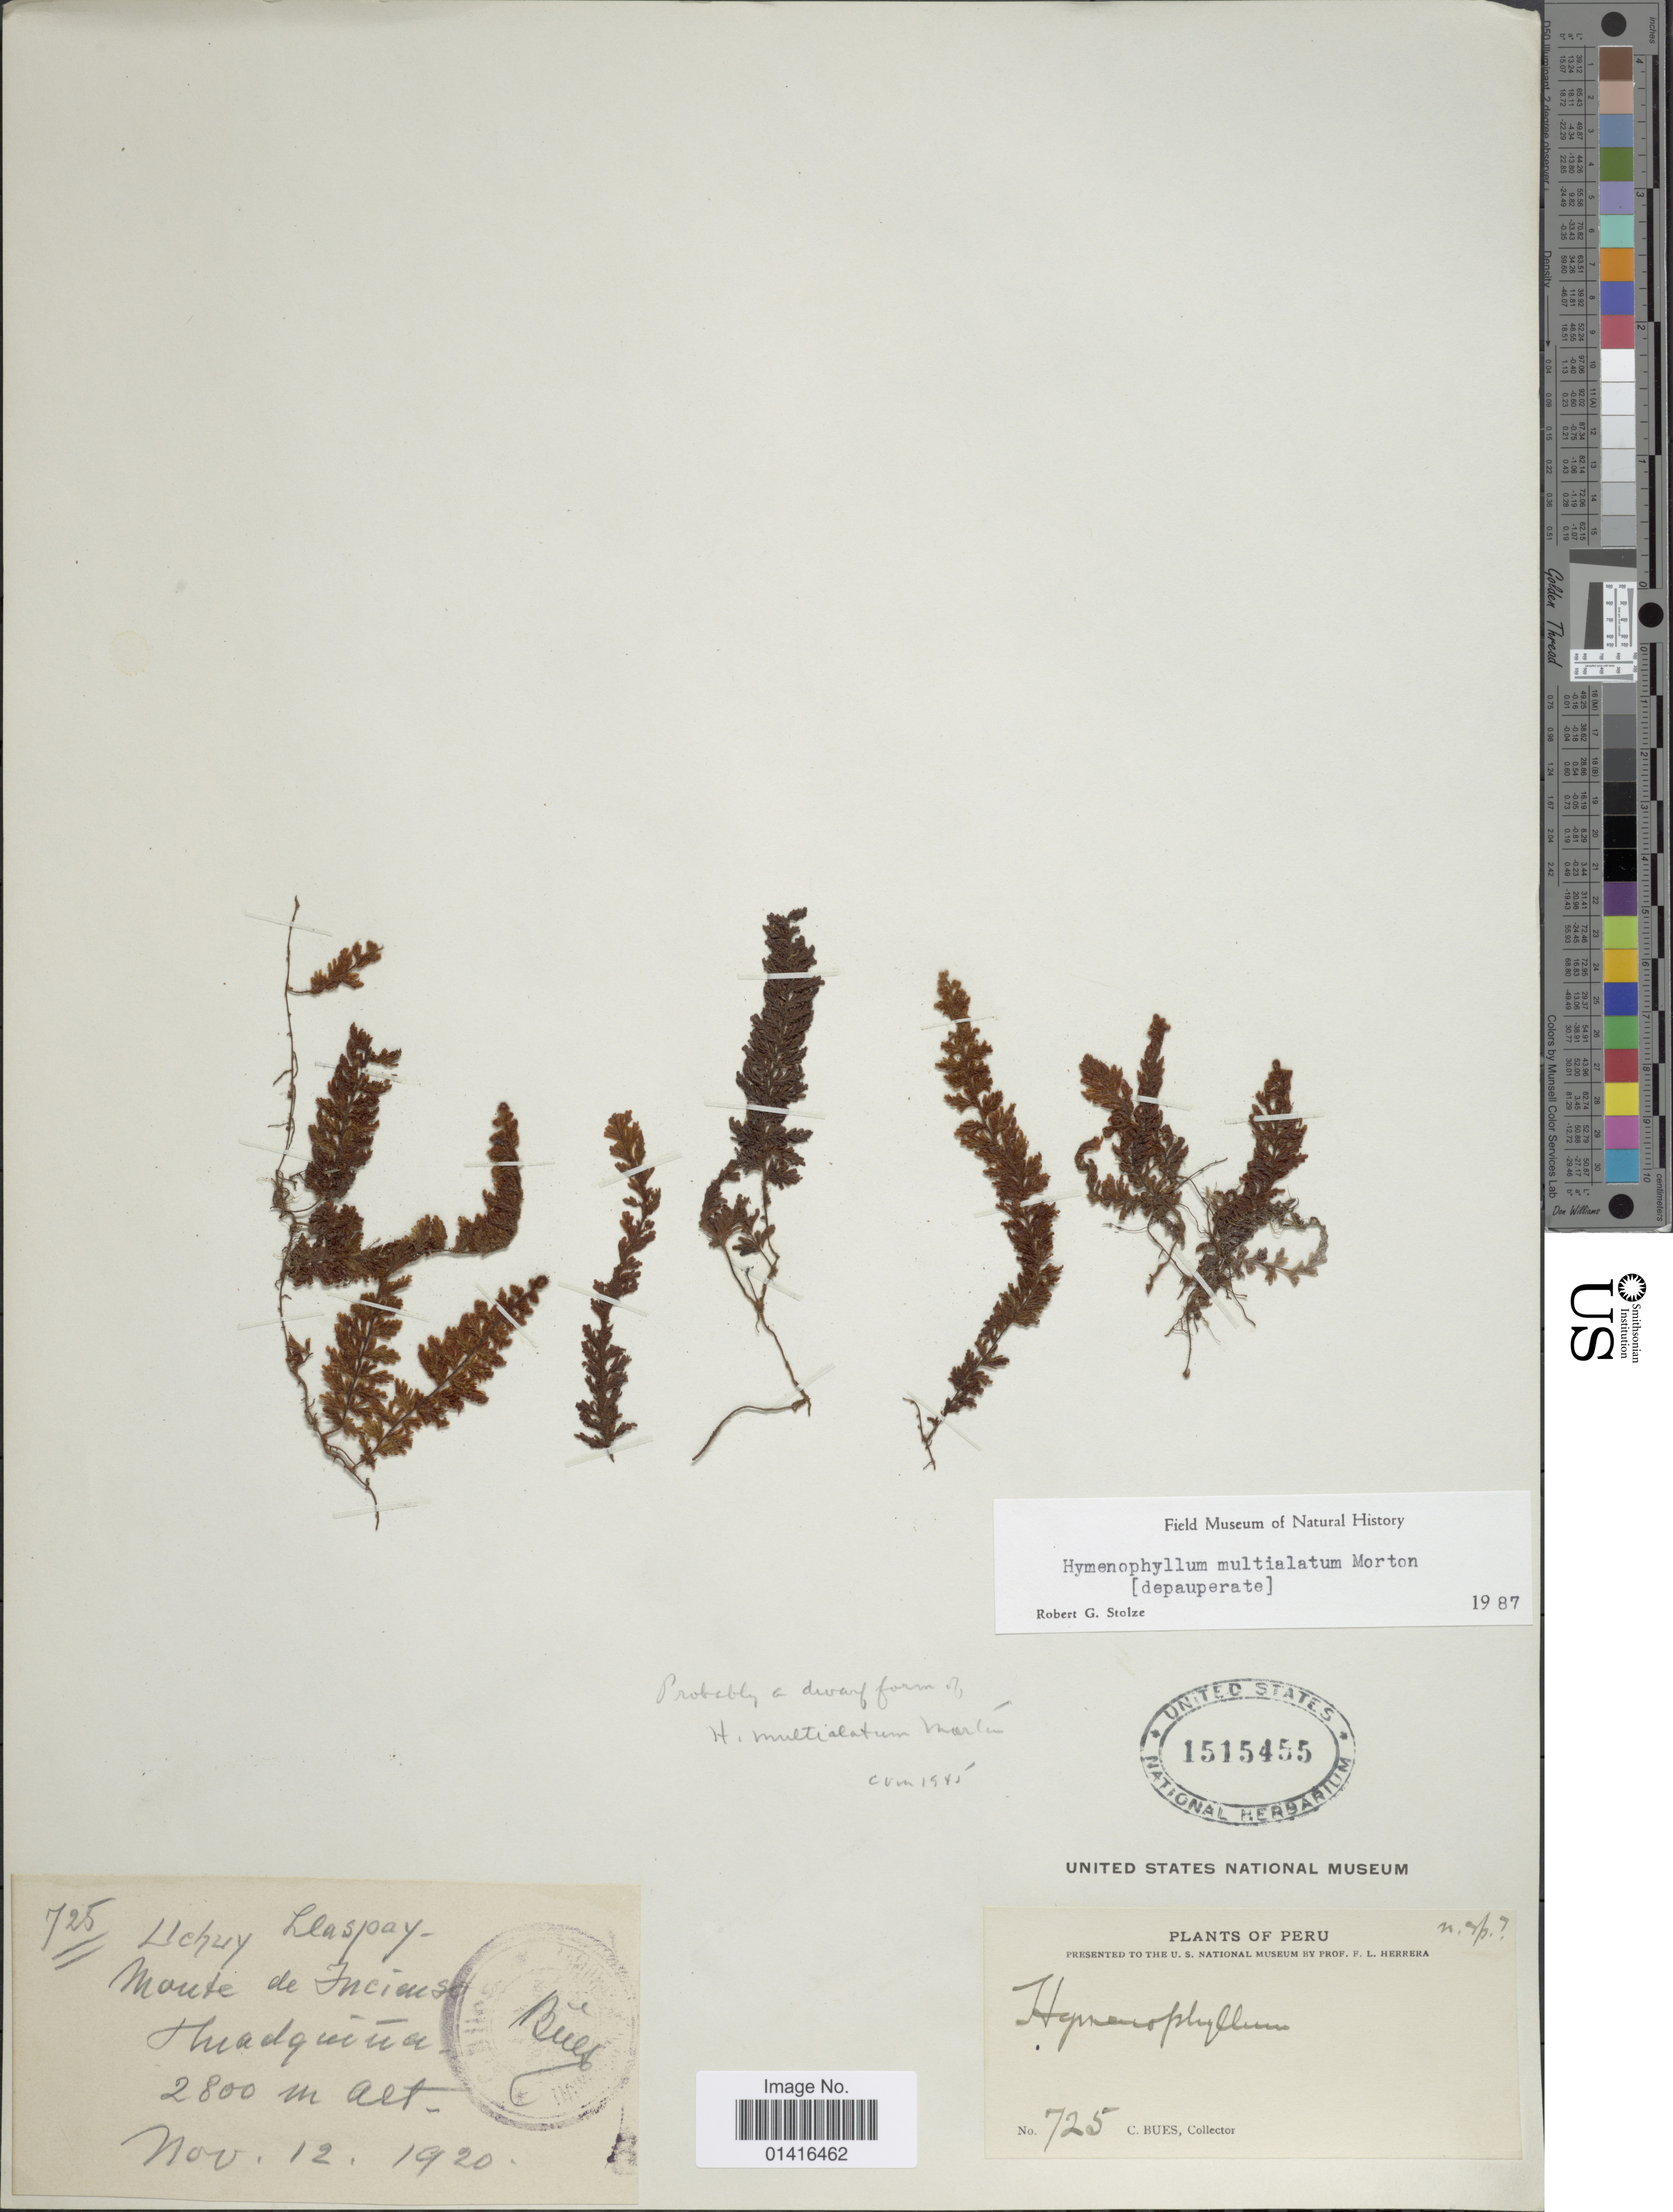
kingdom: Plantae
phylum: Tracheophyta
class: Polypodiopsida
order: Hymenophyllales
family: Hymenophyllaceae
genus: Hymenophyllum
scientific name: Hymenophyllum multialatum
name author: C.V. Morton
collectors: C. Bues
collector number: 725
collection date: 1920-11-12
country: Peru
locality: Huadquiña. Monte de Incienso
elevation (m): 2800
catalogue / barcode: US 1515455